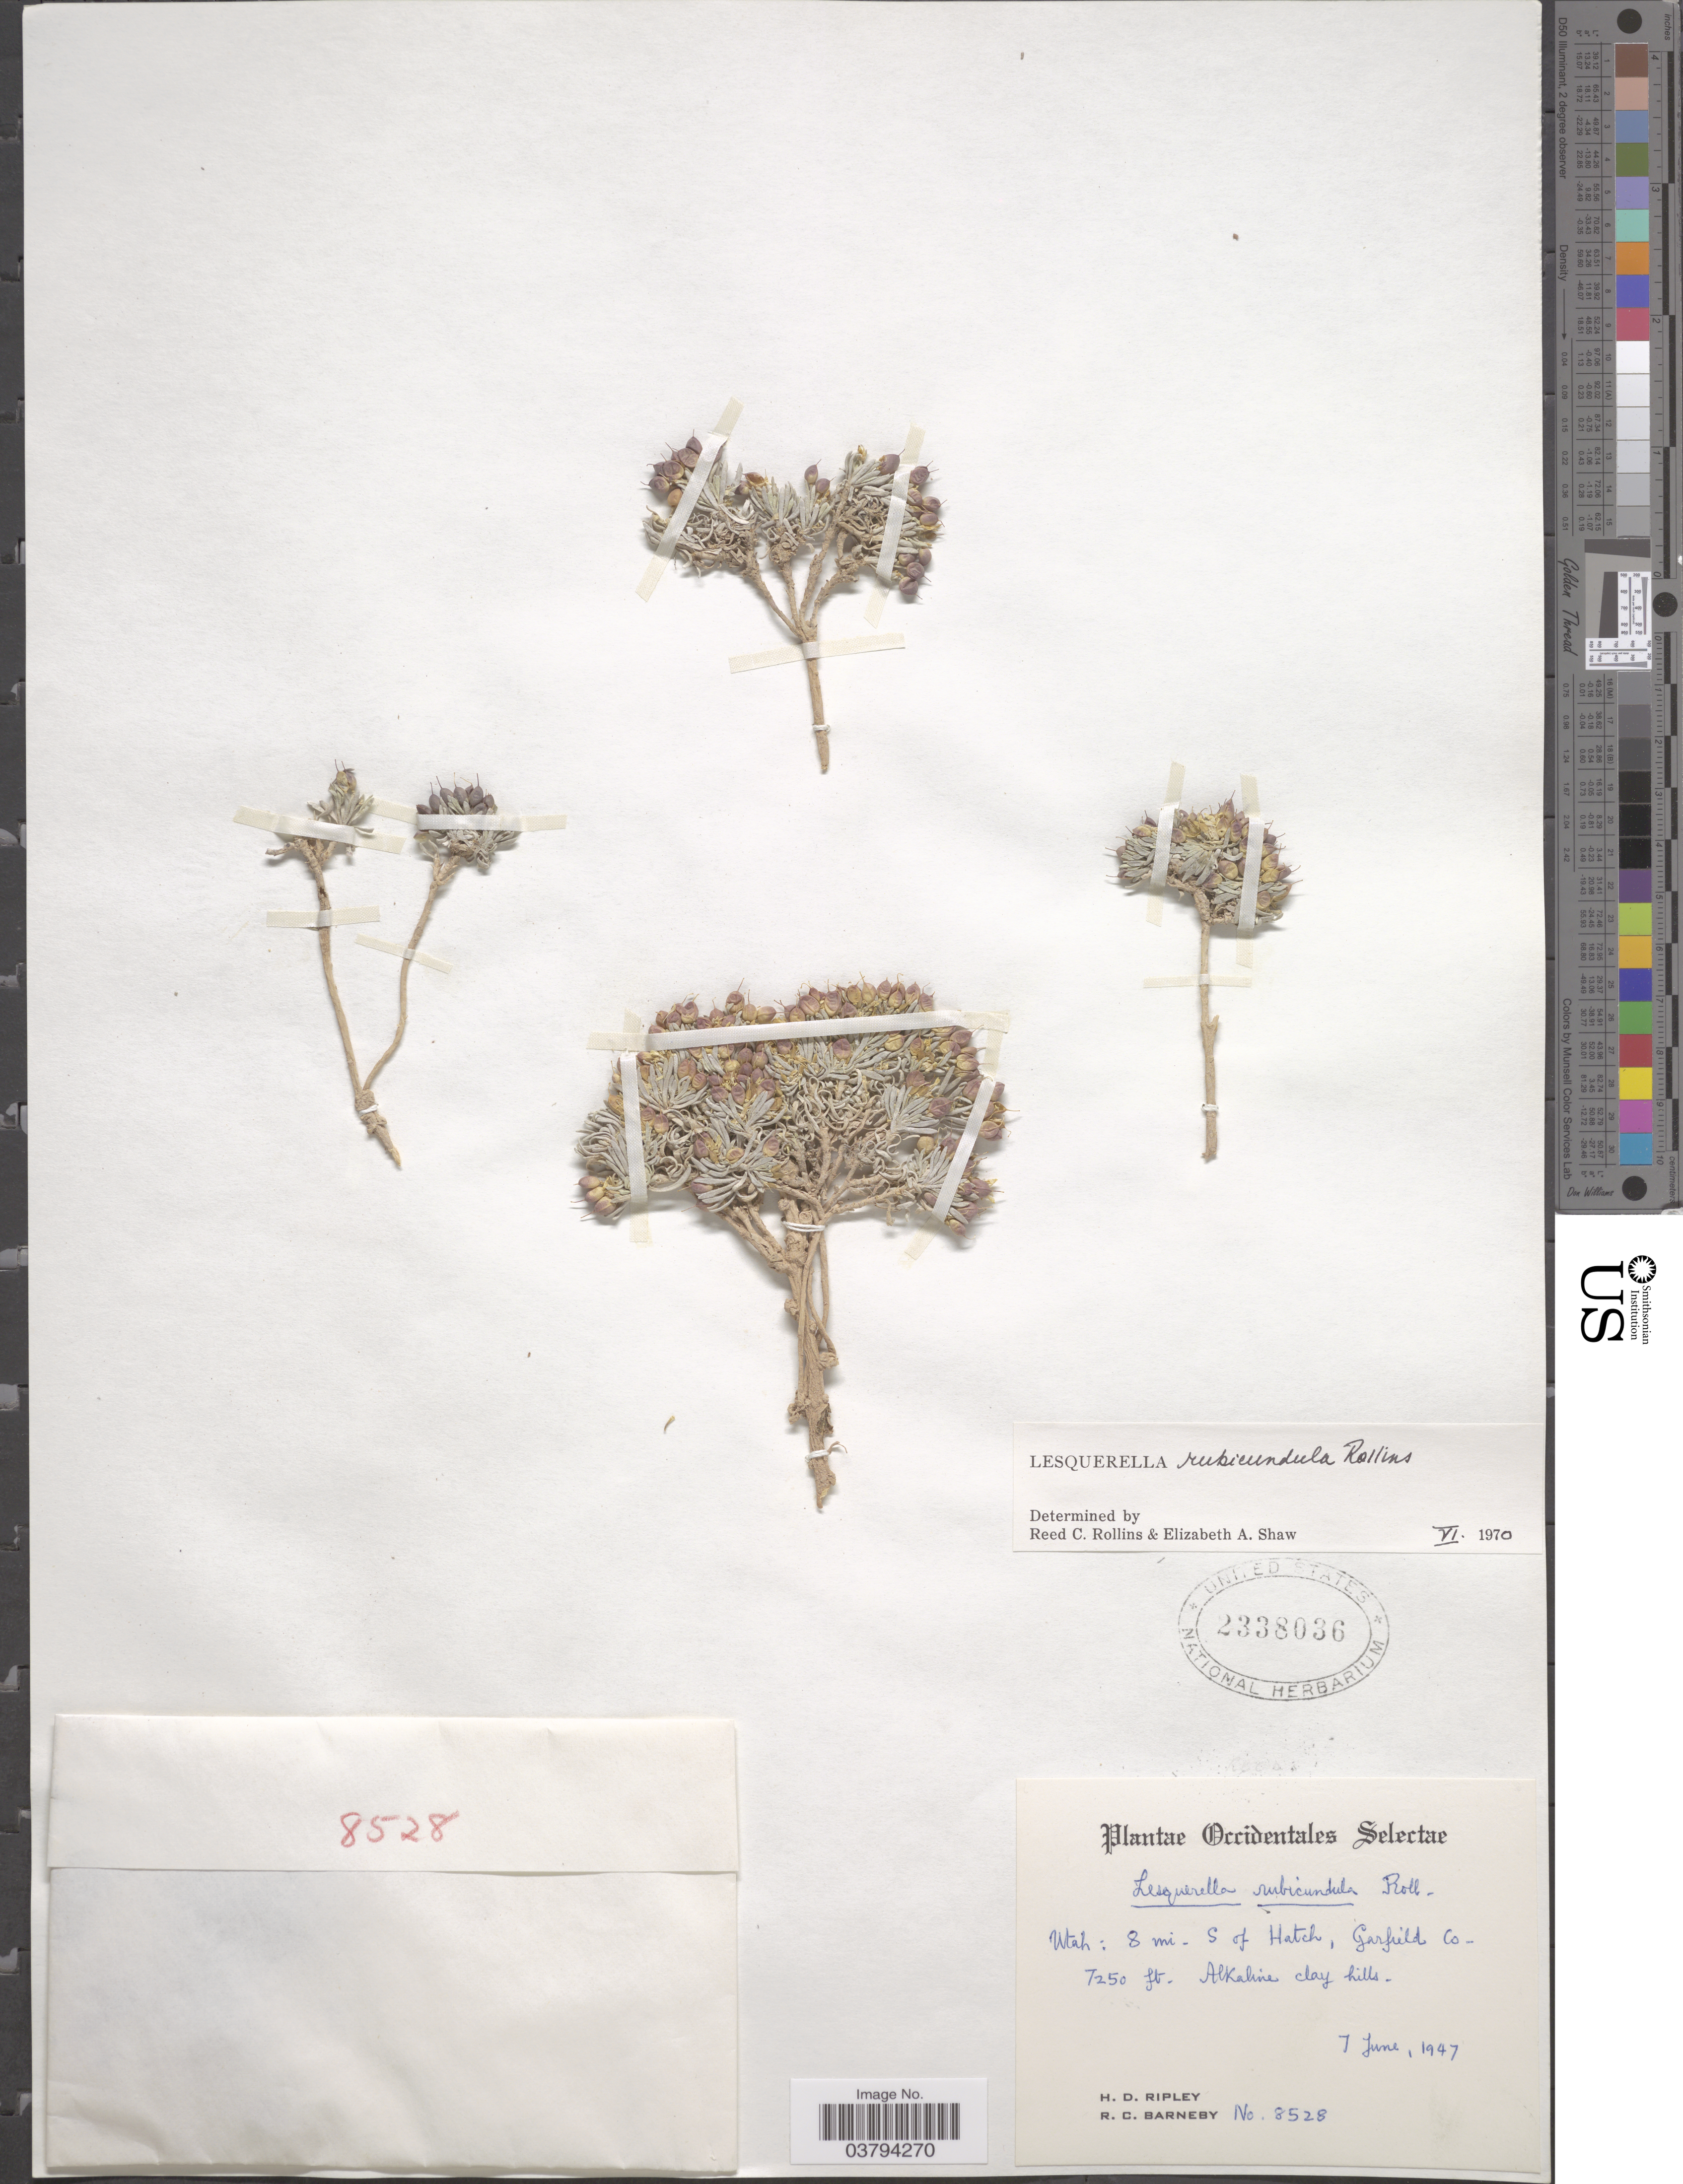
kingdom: Plantae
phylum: Tracheophyta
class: Magnoliopsida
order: Brassicales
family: Brassicaceae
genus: Lesquerella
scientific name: Lesquerella rubicundula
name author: Rollins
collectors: H. Ripley & R. C. Barneby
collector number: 8528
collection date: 1947-06-07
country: United States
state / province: Utah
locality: Occidentales Selectae. 8 mi. S of Hatch, Garfield Co.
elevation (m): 2210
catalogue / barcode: US 2338036